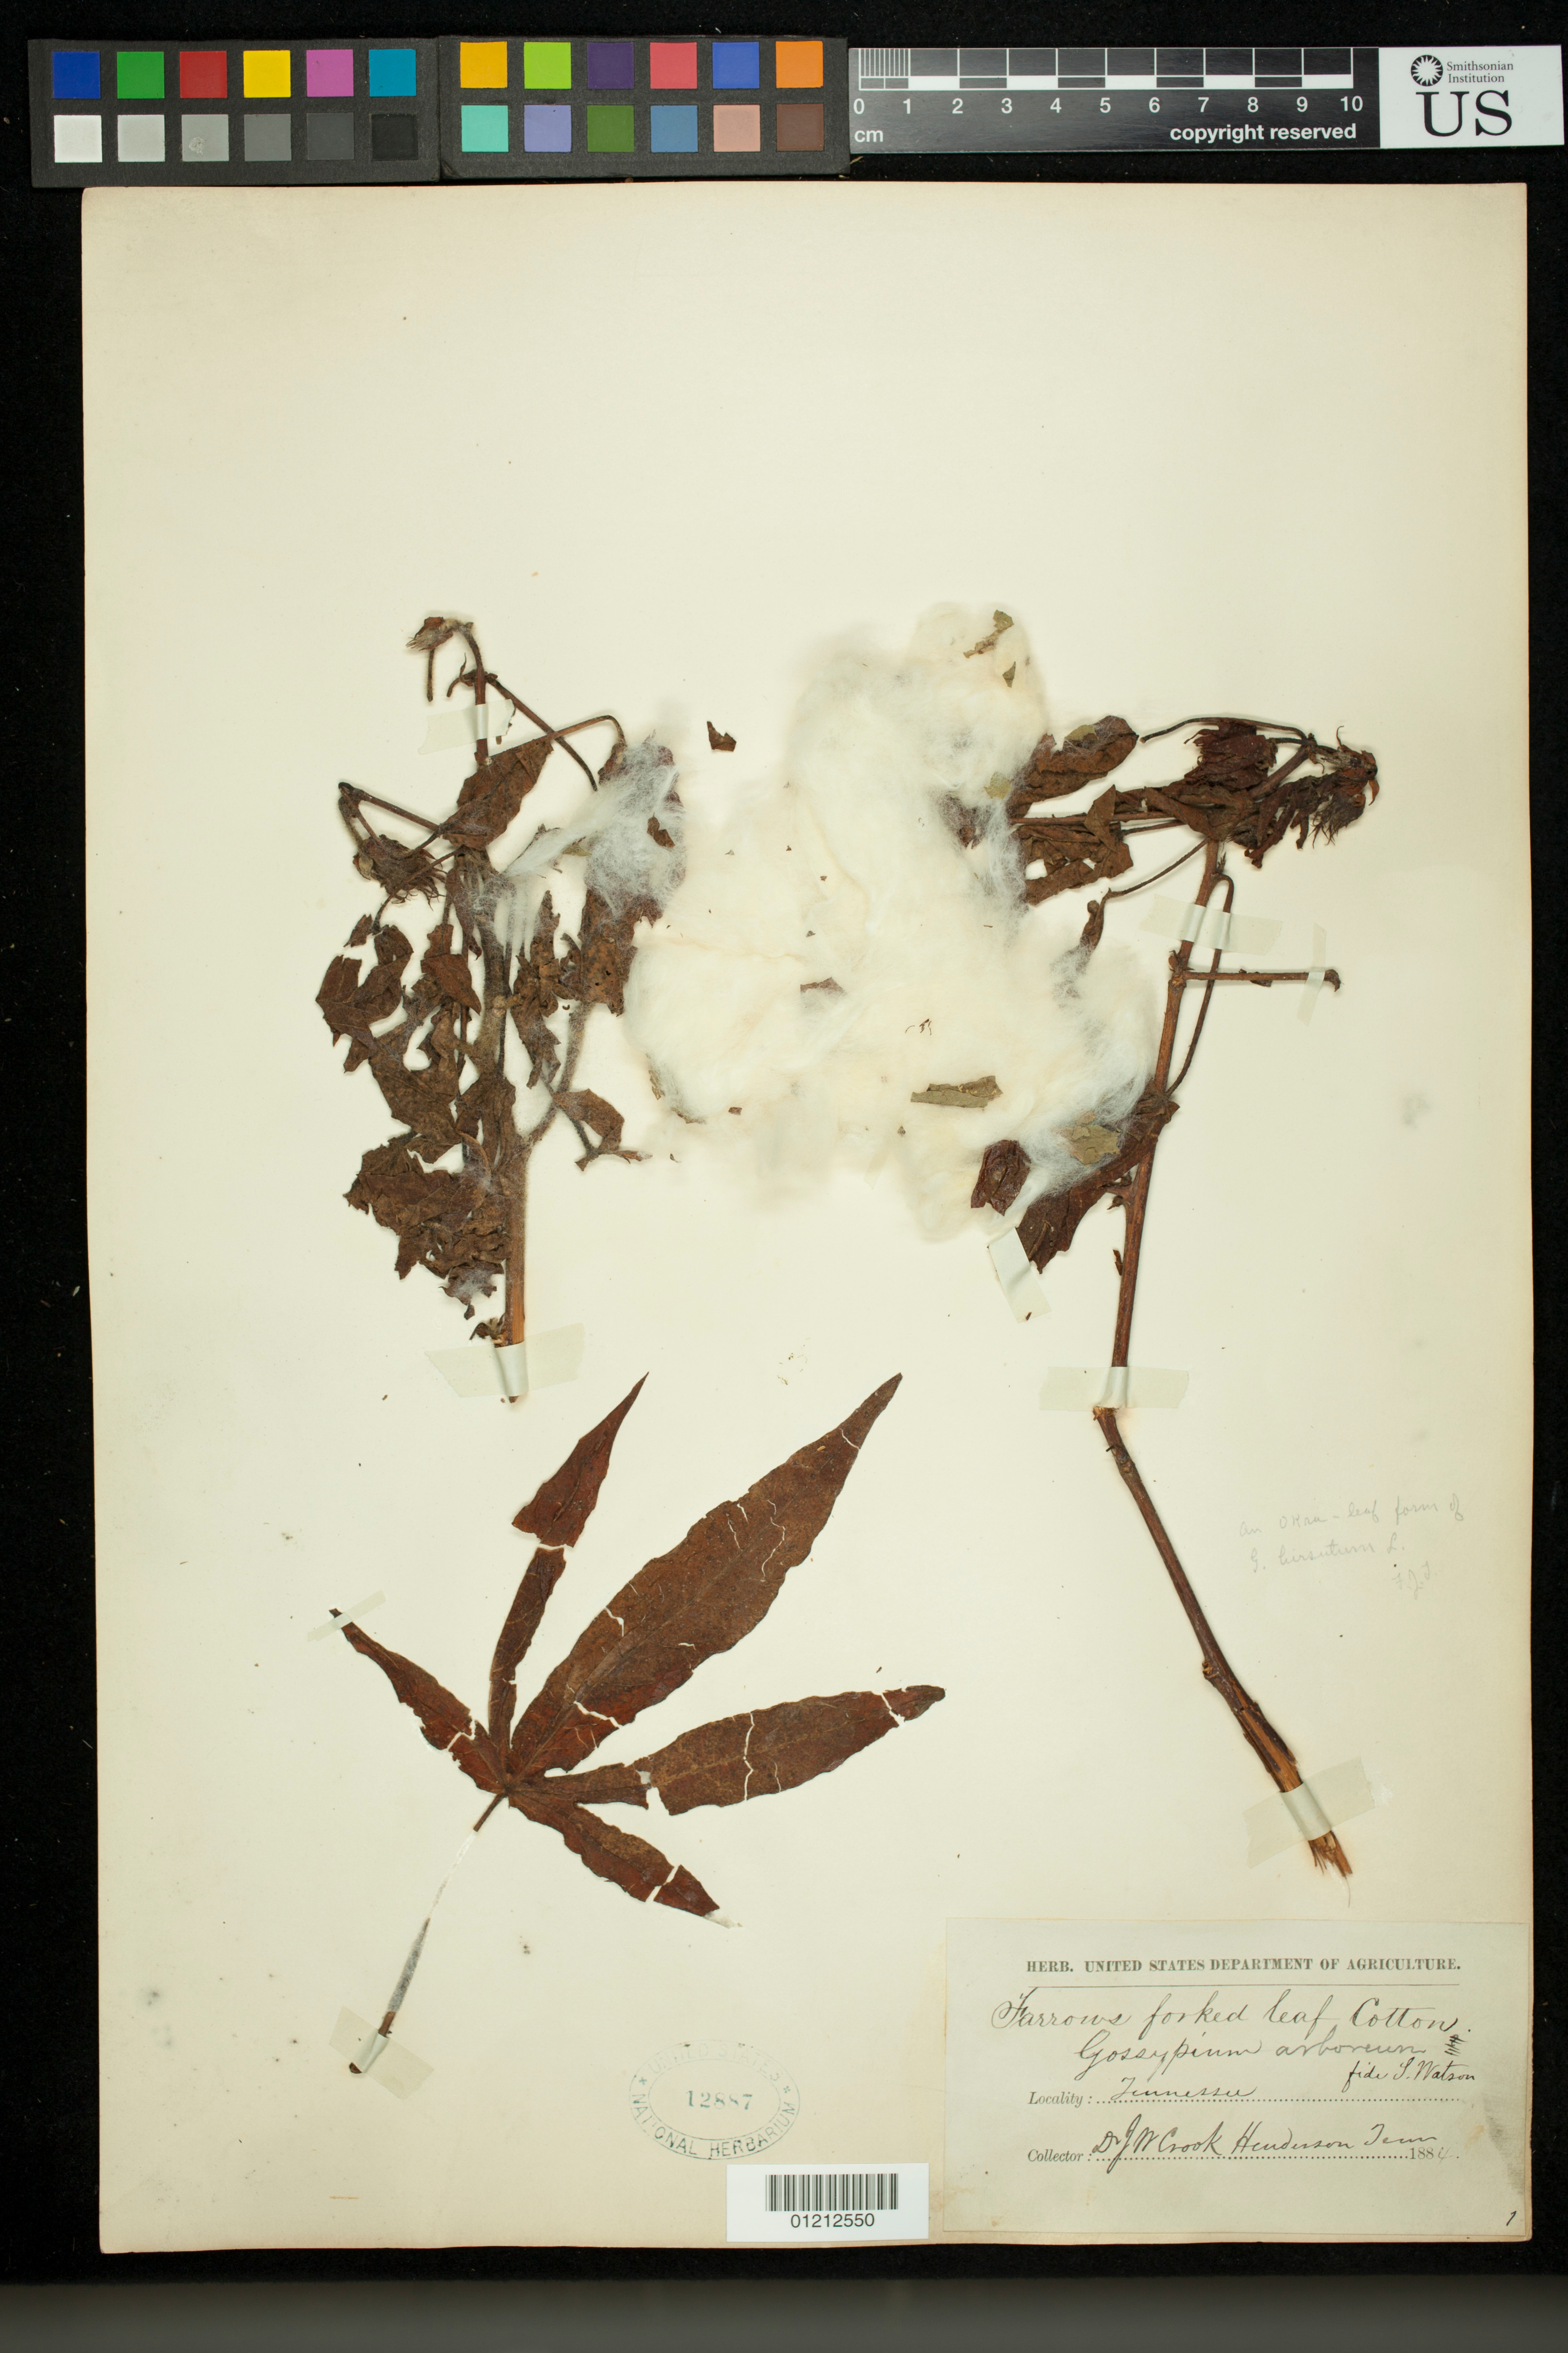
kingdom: Plantae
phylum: Tracheophyta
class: Magnoliopsida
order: Malvales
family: Malvaceae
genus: Gossypium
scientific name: Gossypium hirsutum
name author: L.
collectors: A. Curtip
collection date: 1884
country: United States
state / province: Tennessee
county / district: Henderson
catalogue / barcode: US 12887